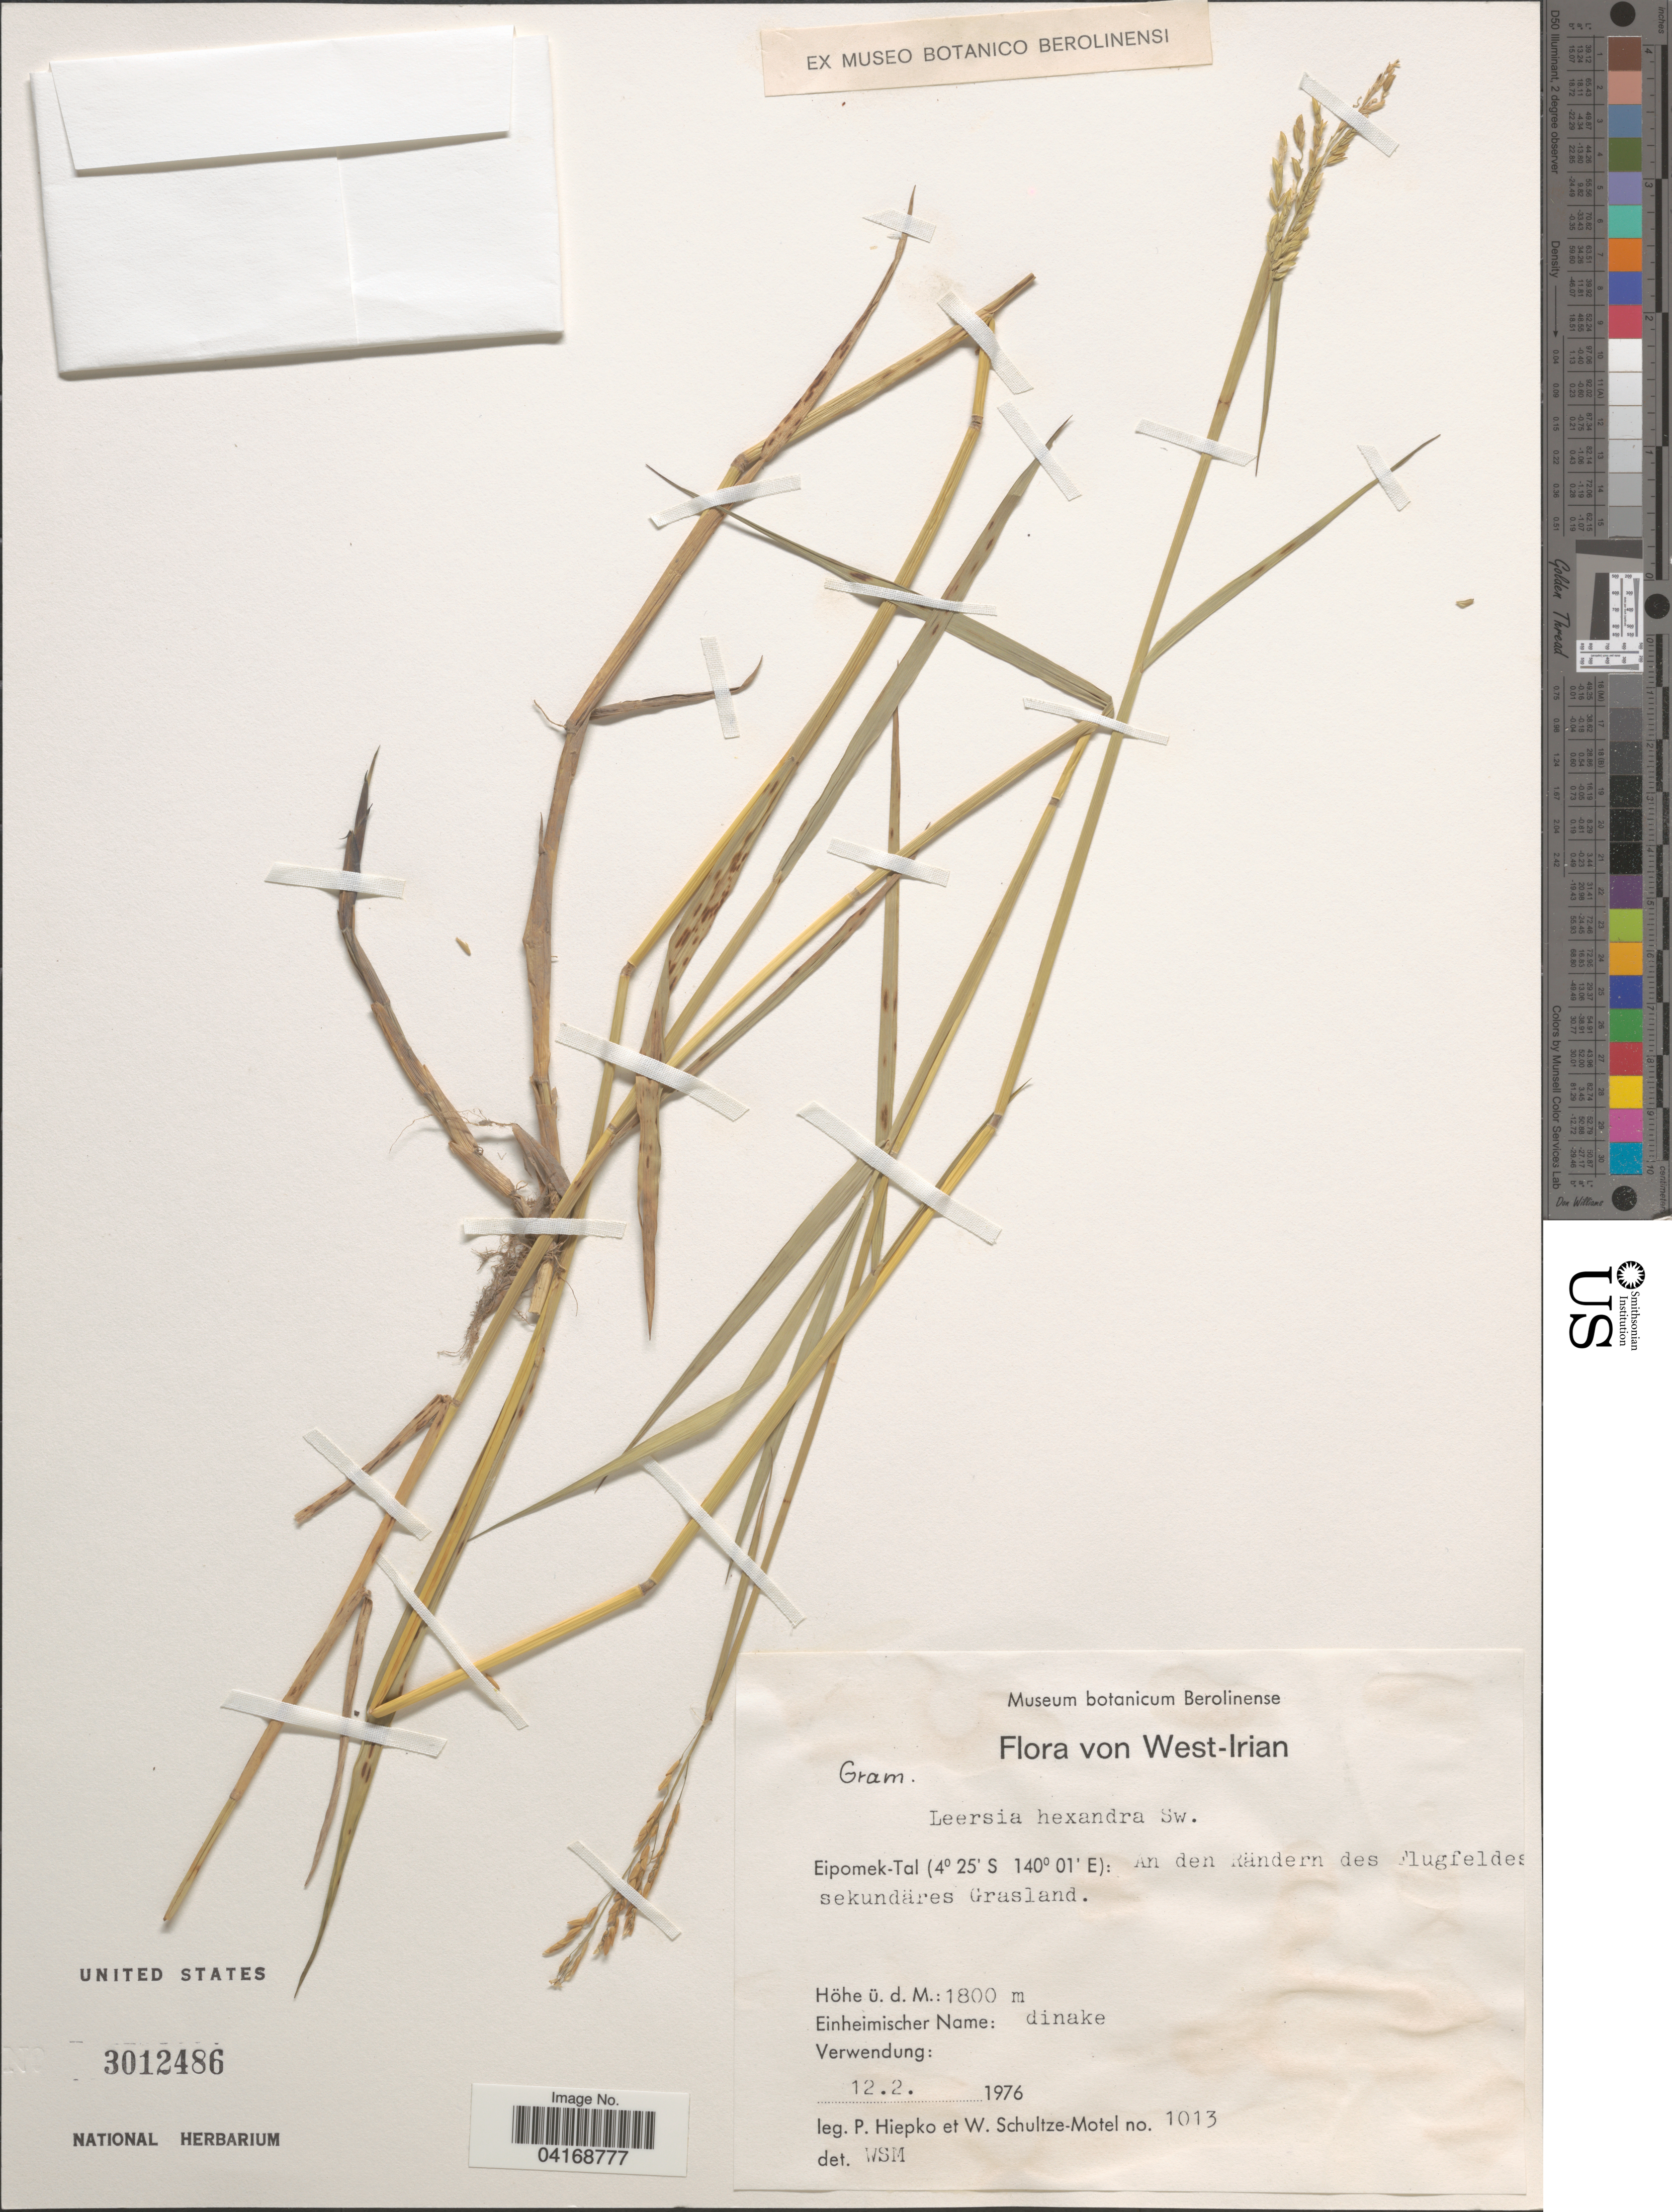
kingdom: Plantae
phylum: Tracheophyta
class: Liliopsida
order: Poales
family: Poaceae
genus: Leersia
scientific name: Leersia hexandra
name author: Sw.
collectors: P. H. Hiepko & W. Schultze-Motel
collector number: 1013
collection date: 1976-02-12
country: Indonesia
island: New Guinea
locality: West-Irian. Eipomek-Tal. An den Rändern des Flugfeldes sekundäres Grasland.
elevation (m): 1800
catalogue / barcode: US 3012486